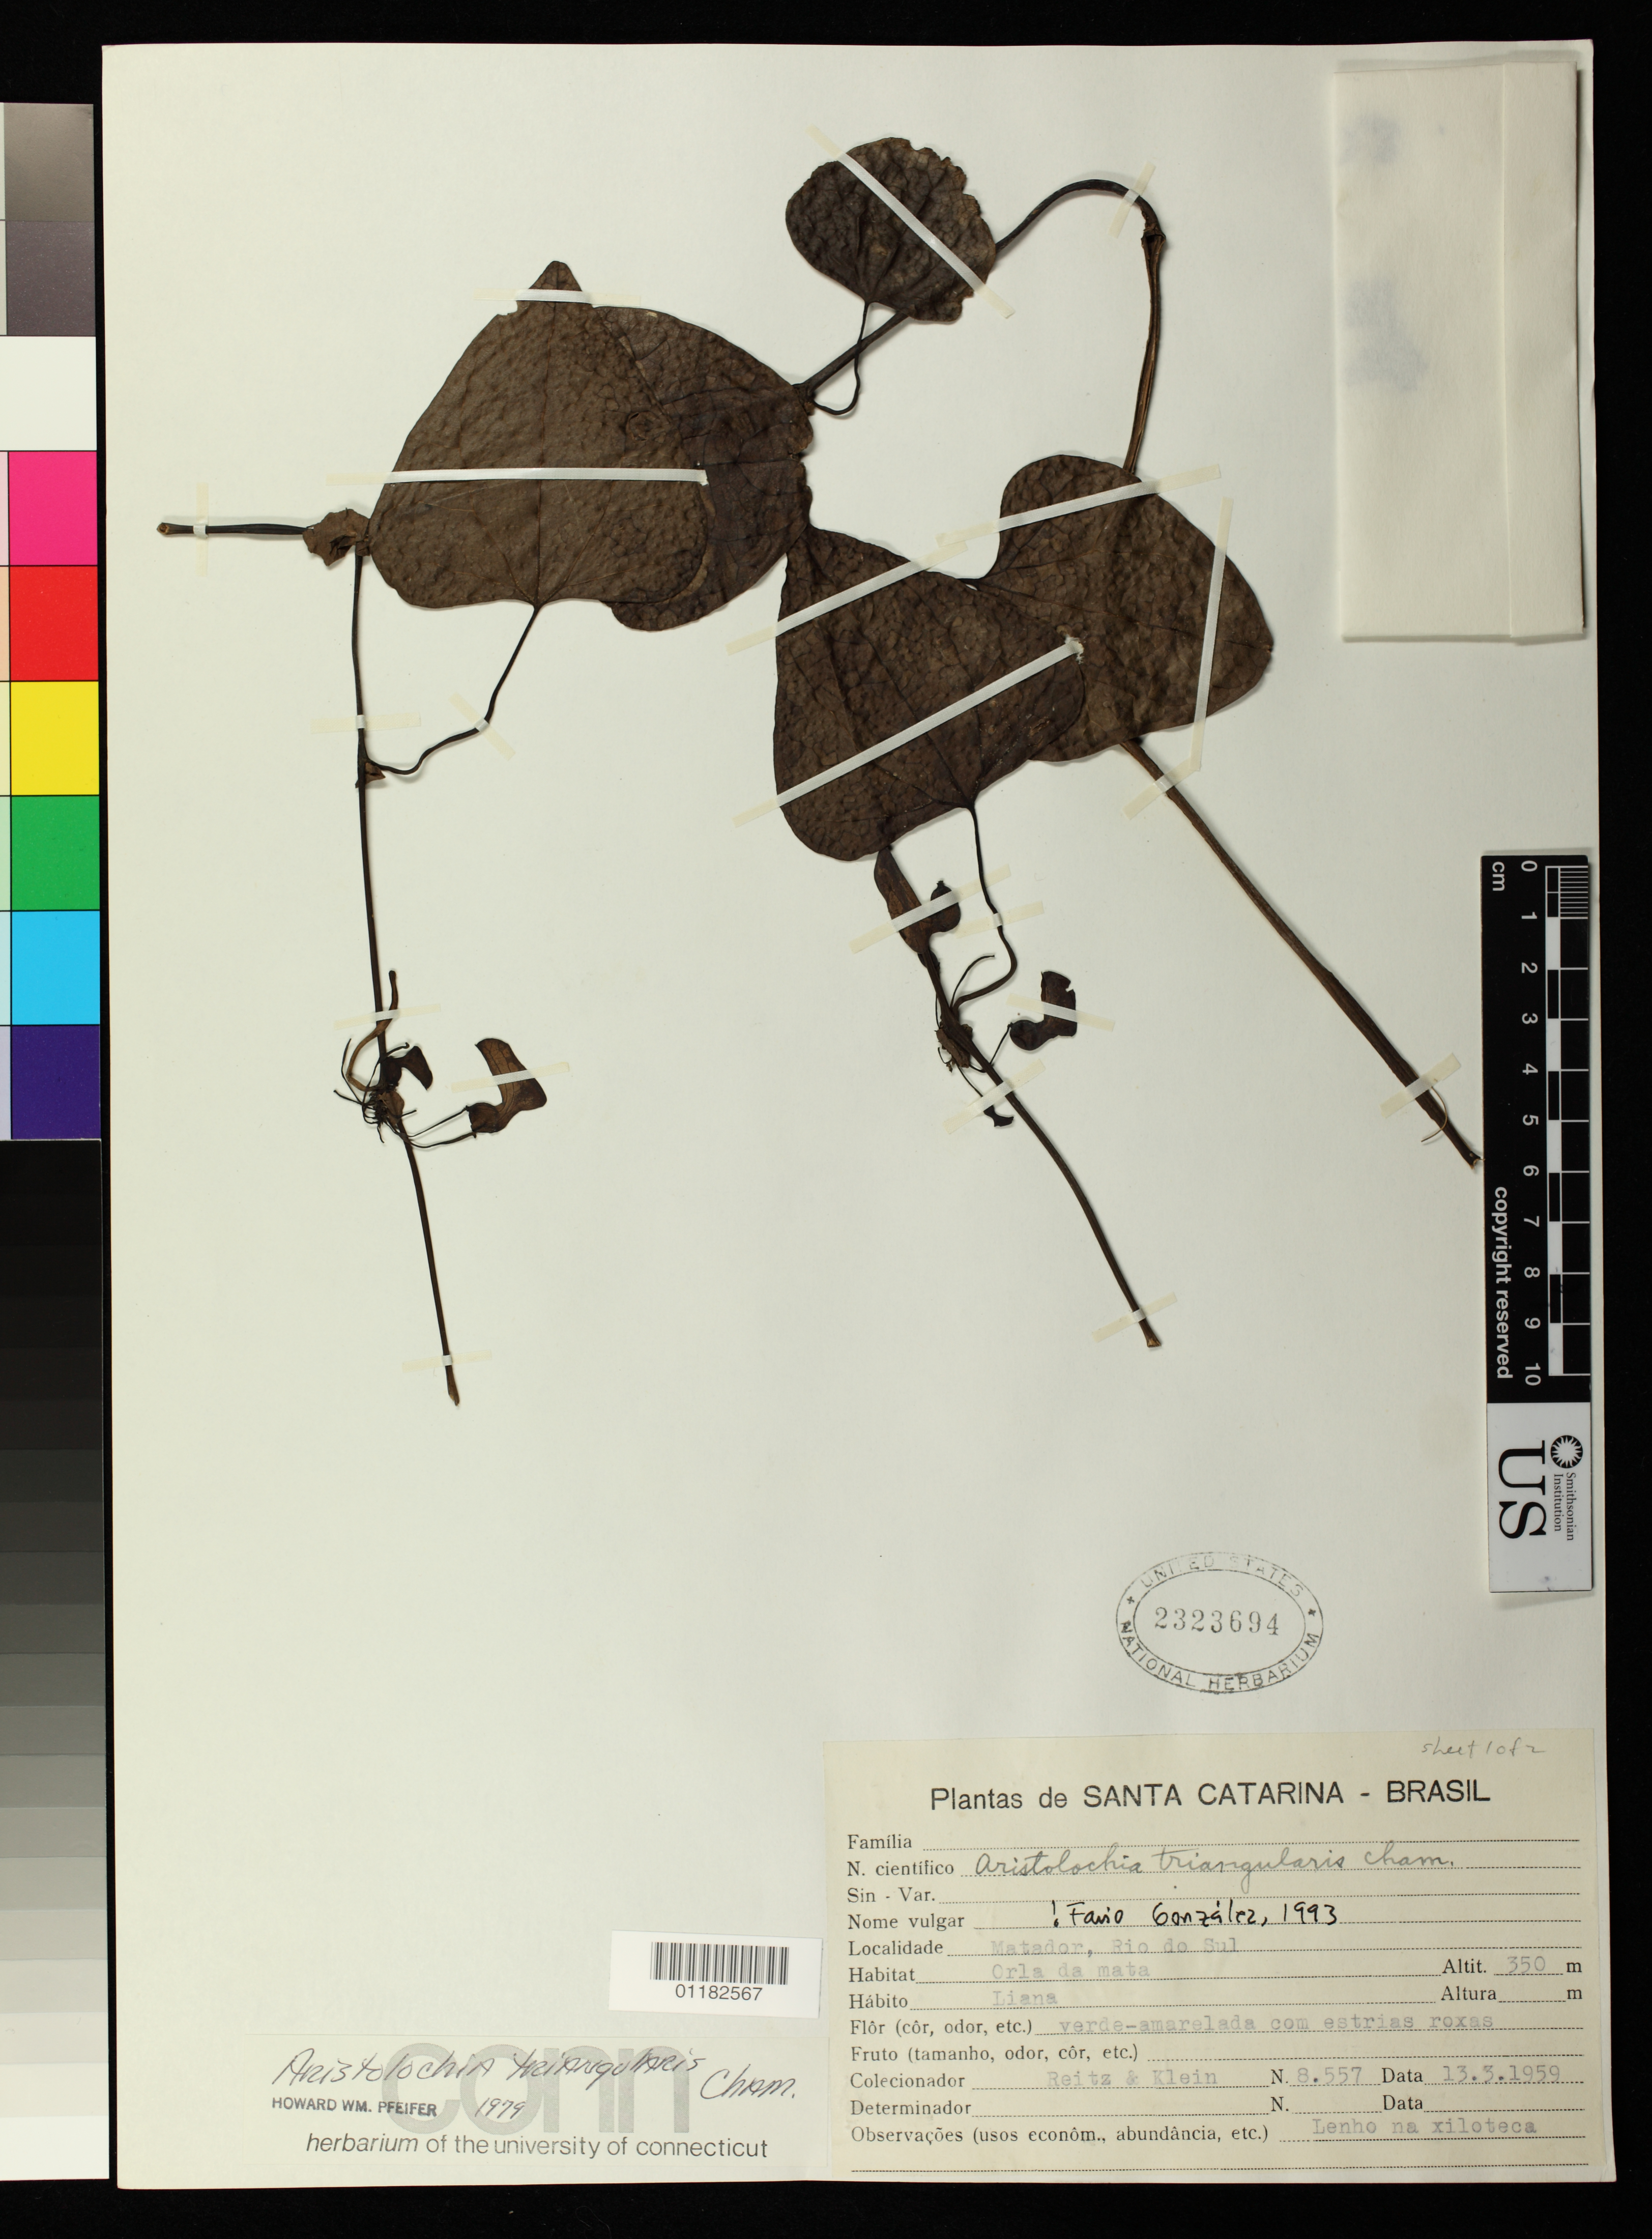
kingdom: Plantae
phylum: Tracheophyta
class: Magnoliopsida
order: Piperales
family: Aristolochiaceae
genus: Aristolochia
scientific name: Aristolochia triangularis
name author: Cham.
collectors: R. Reitz & R. M. Klein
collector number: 8557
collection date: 1959-05-13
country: Brazil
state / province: Santa Catarina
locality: Matador, Rio do Sul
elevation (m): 350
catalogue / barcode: US 2323694